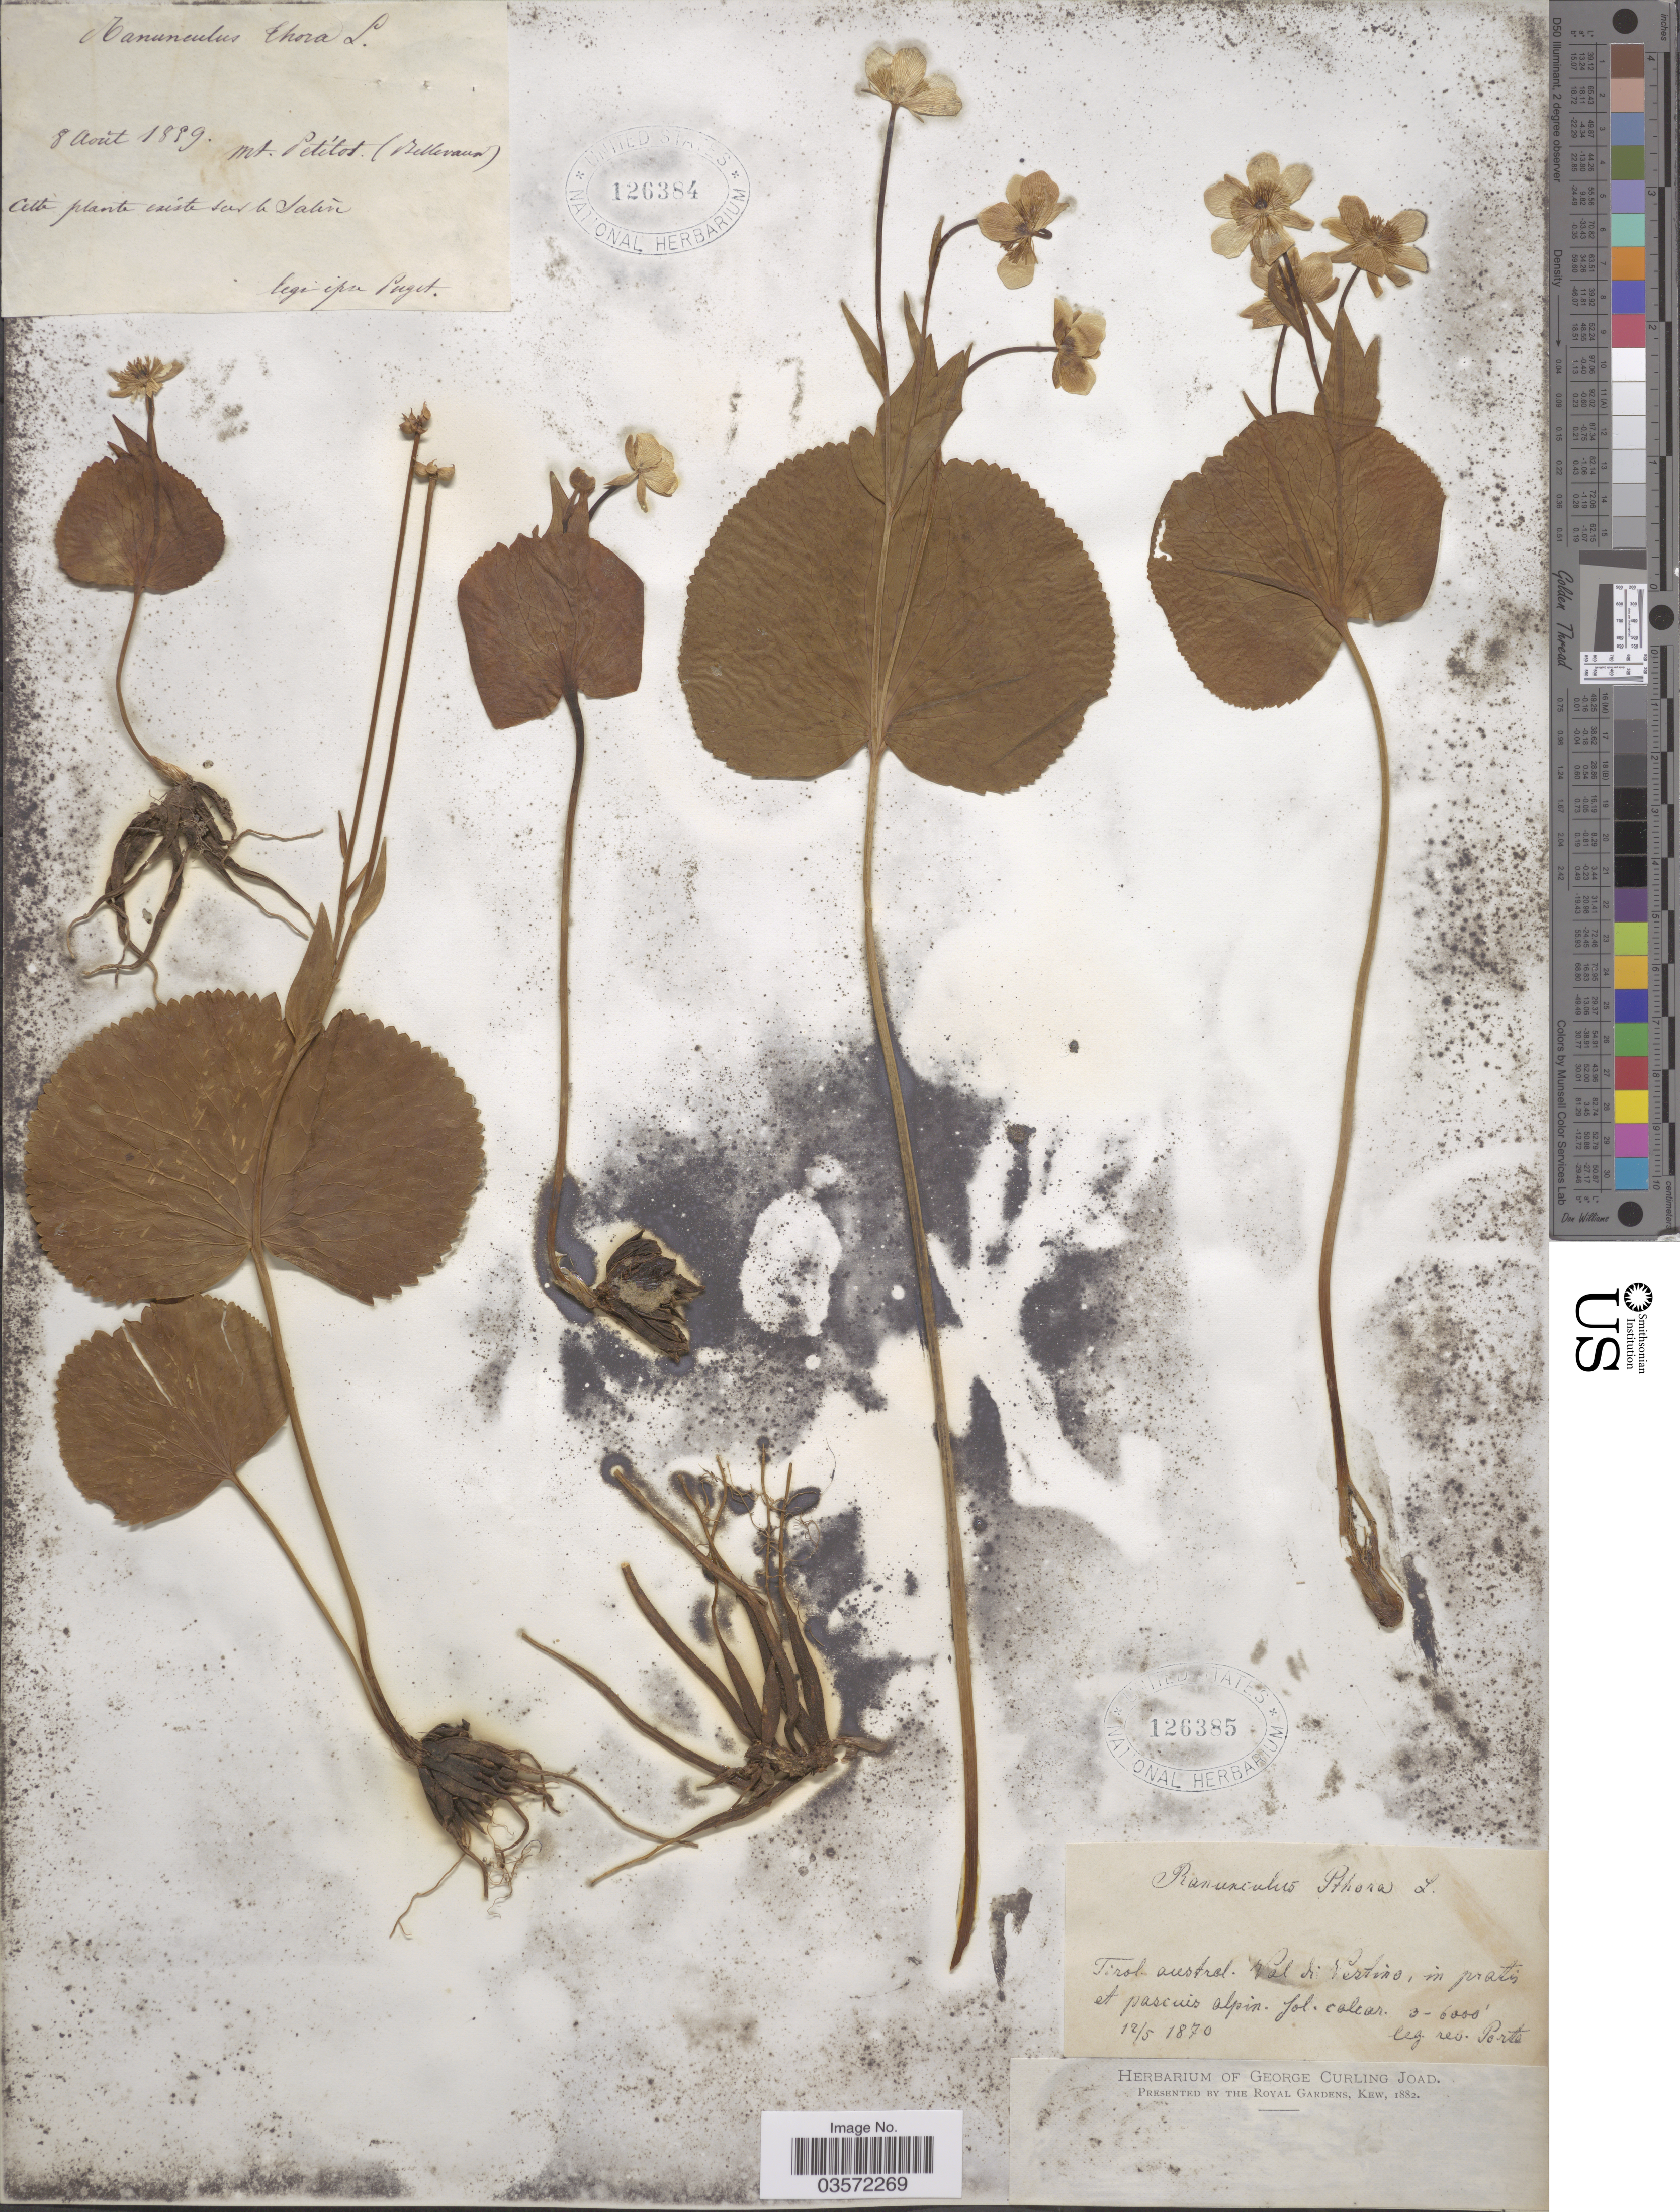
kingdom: Plantae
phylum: Tracheophyta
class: Magnoliopsida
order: Ranunculales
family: Ranunculaceae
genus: Ranunculus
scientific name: Ranunculus thora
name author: L.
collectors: -. Puget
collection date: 1889-08-08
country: France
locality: Mt. Petilot. (Bellevaux).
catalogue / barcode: US 126384-2